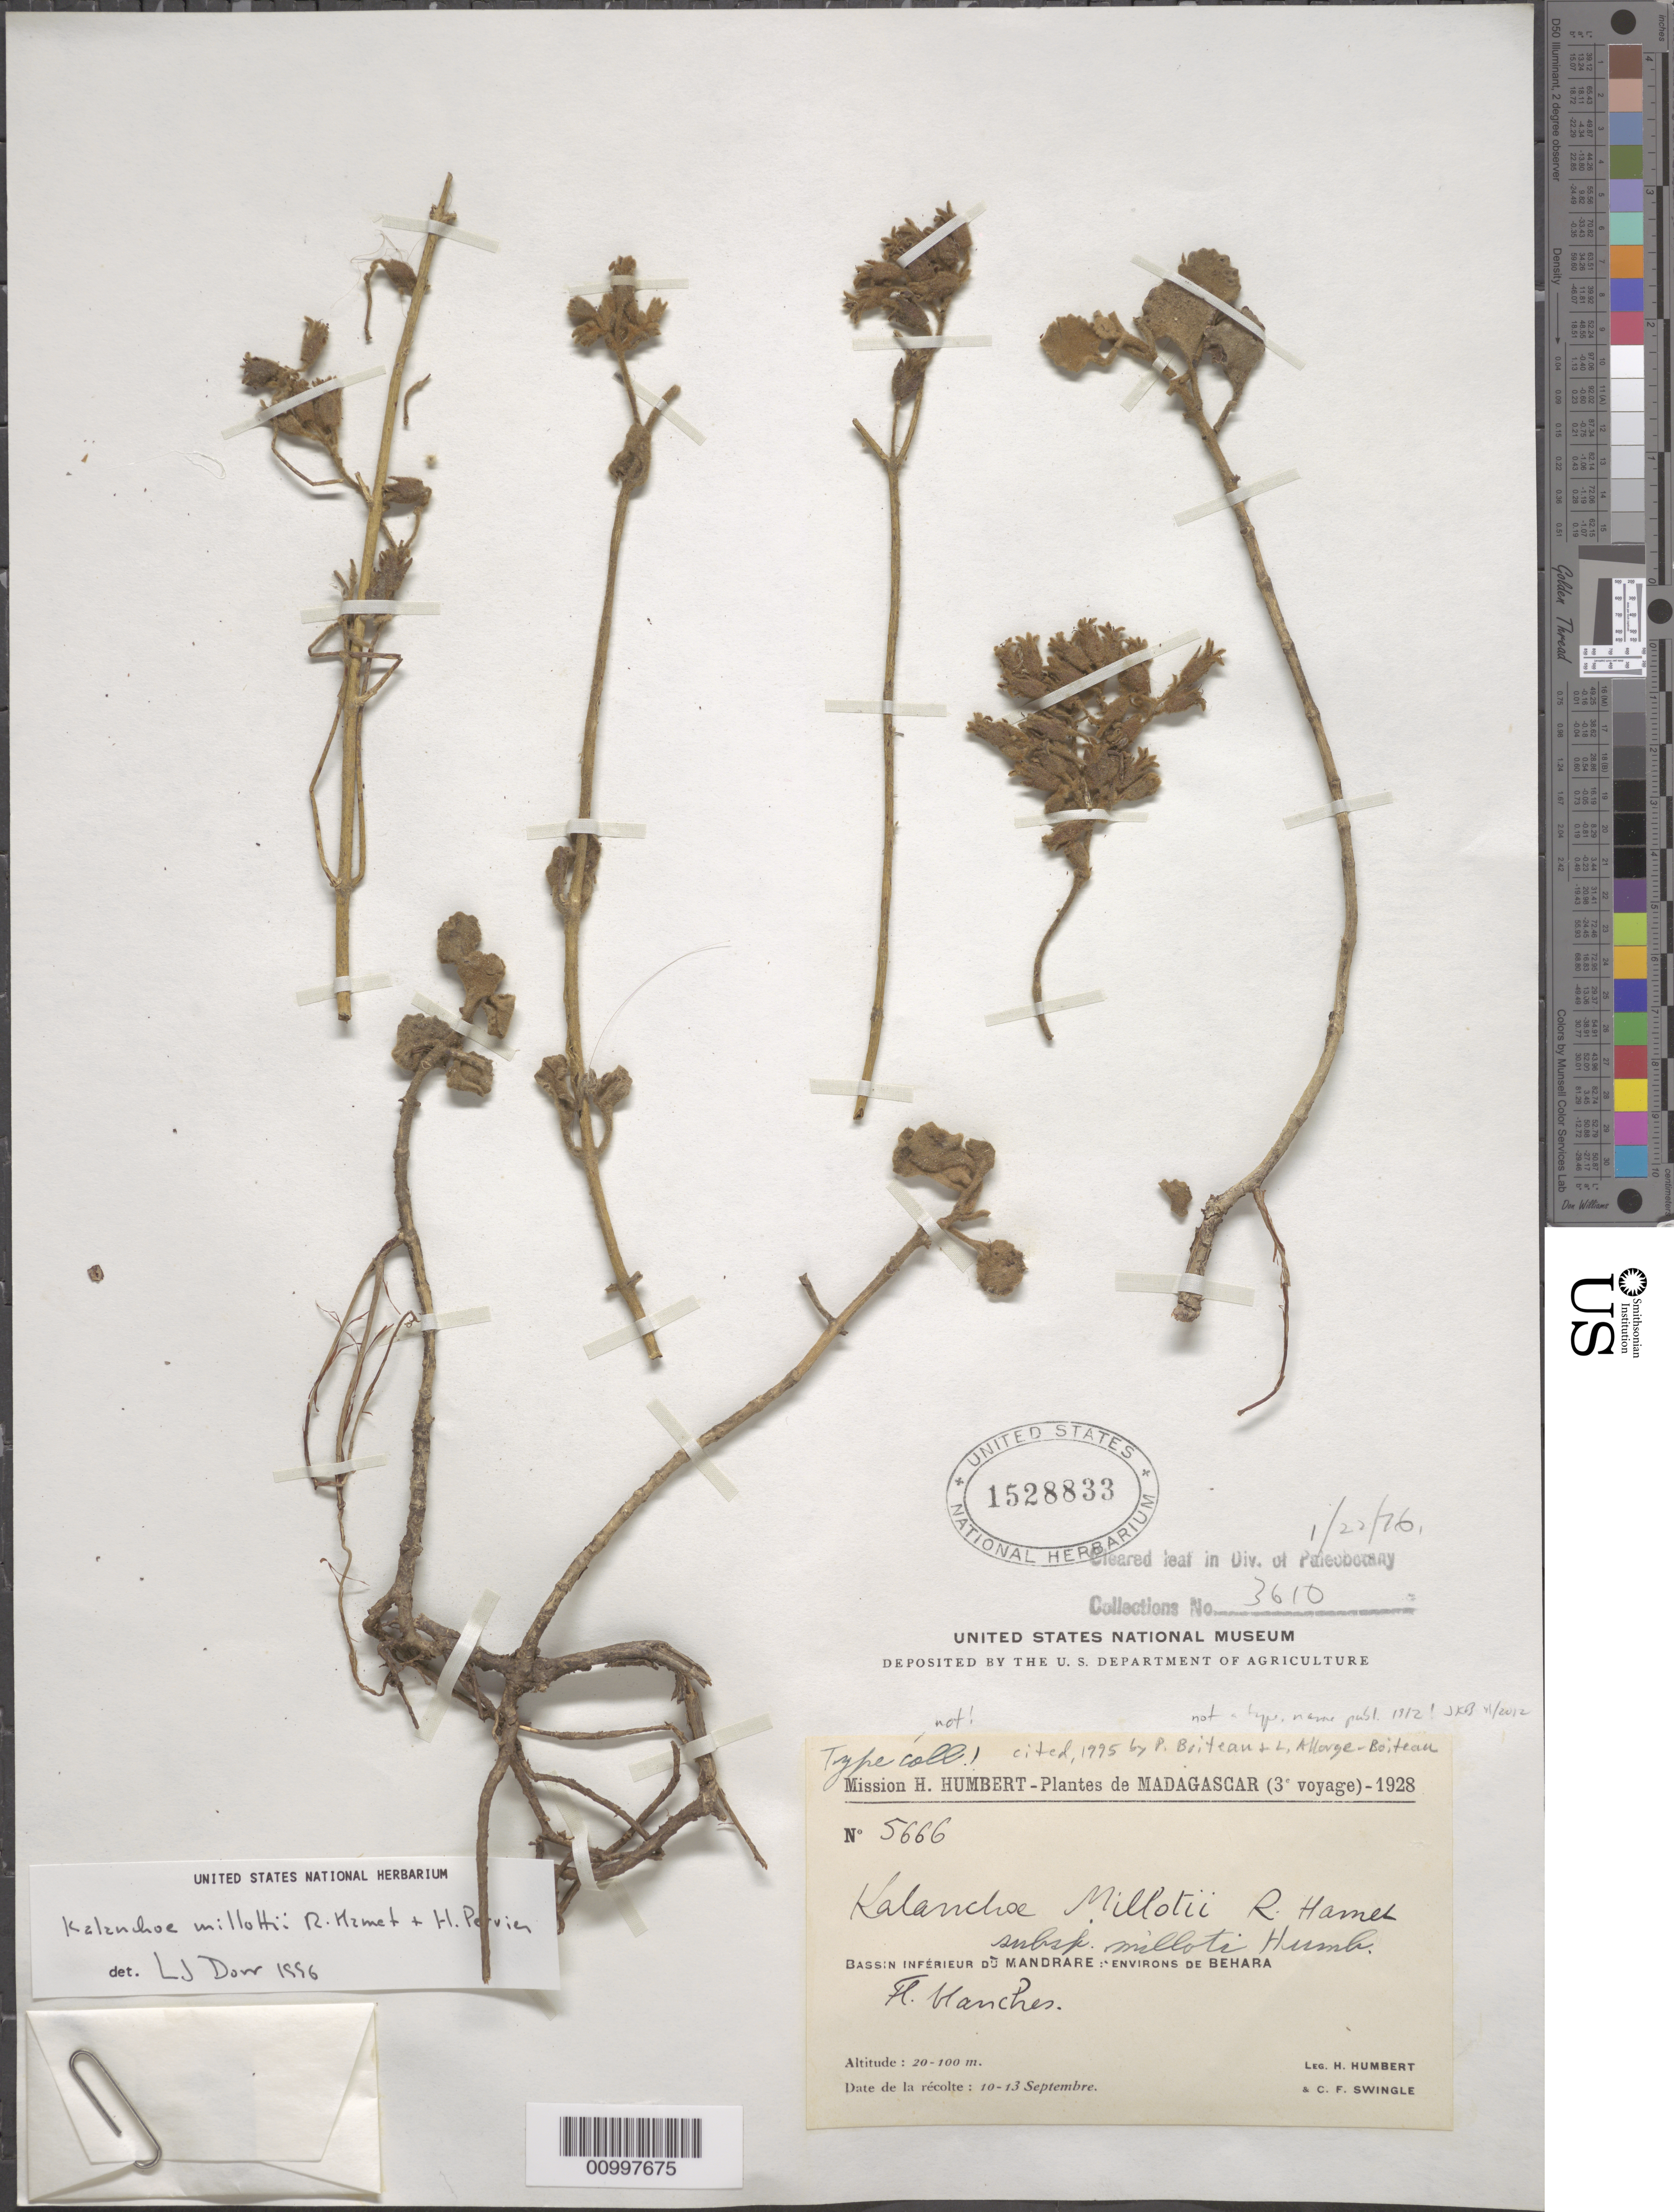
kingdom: Plantae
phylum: Tracheophyta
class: Magnoliopsida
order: Saxifragales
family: Crassulaceae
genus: Kalanchoe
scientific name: Kalanchoe millotii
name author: Raym.-Hamet & H. Perrier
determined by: Dorr, L. J., (BOT), Smithsonian Institution - National Museum of Natural History (UNITED STATES)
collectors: H. Humbert & C. Swingle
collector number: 5666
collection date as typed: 10 Sep 1928 to 13 Sep 1928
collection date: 1928-09-10/1928-09-13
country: Madagascar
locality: Bassin inferieur du Mandrare: Environs de Behara.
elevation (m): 20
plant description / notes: Specimen annotated "Type coll.!" but collected 1928, name published 1912.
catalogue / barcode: US 1528833